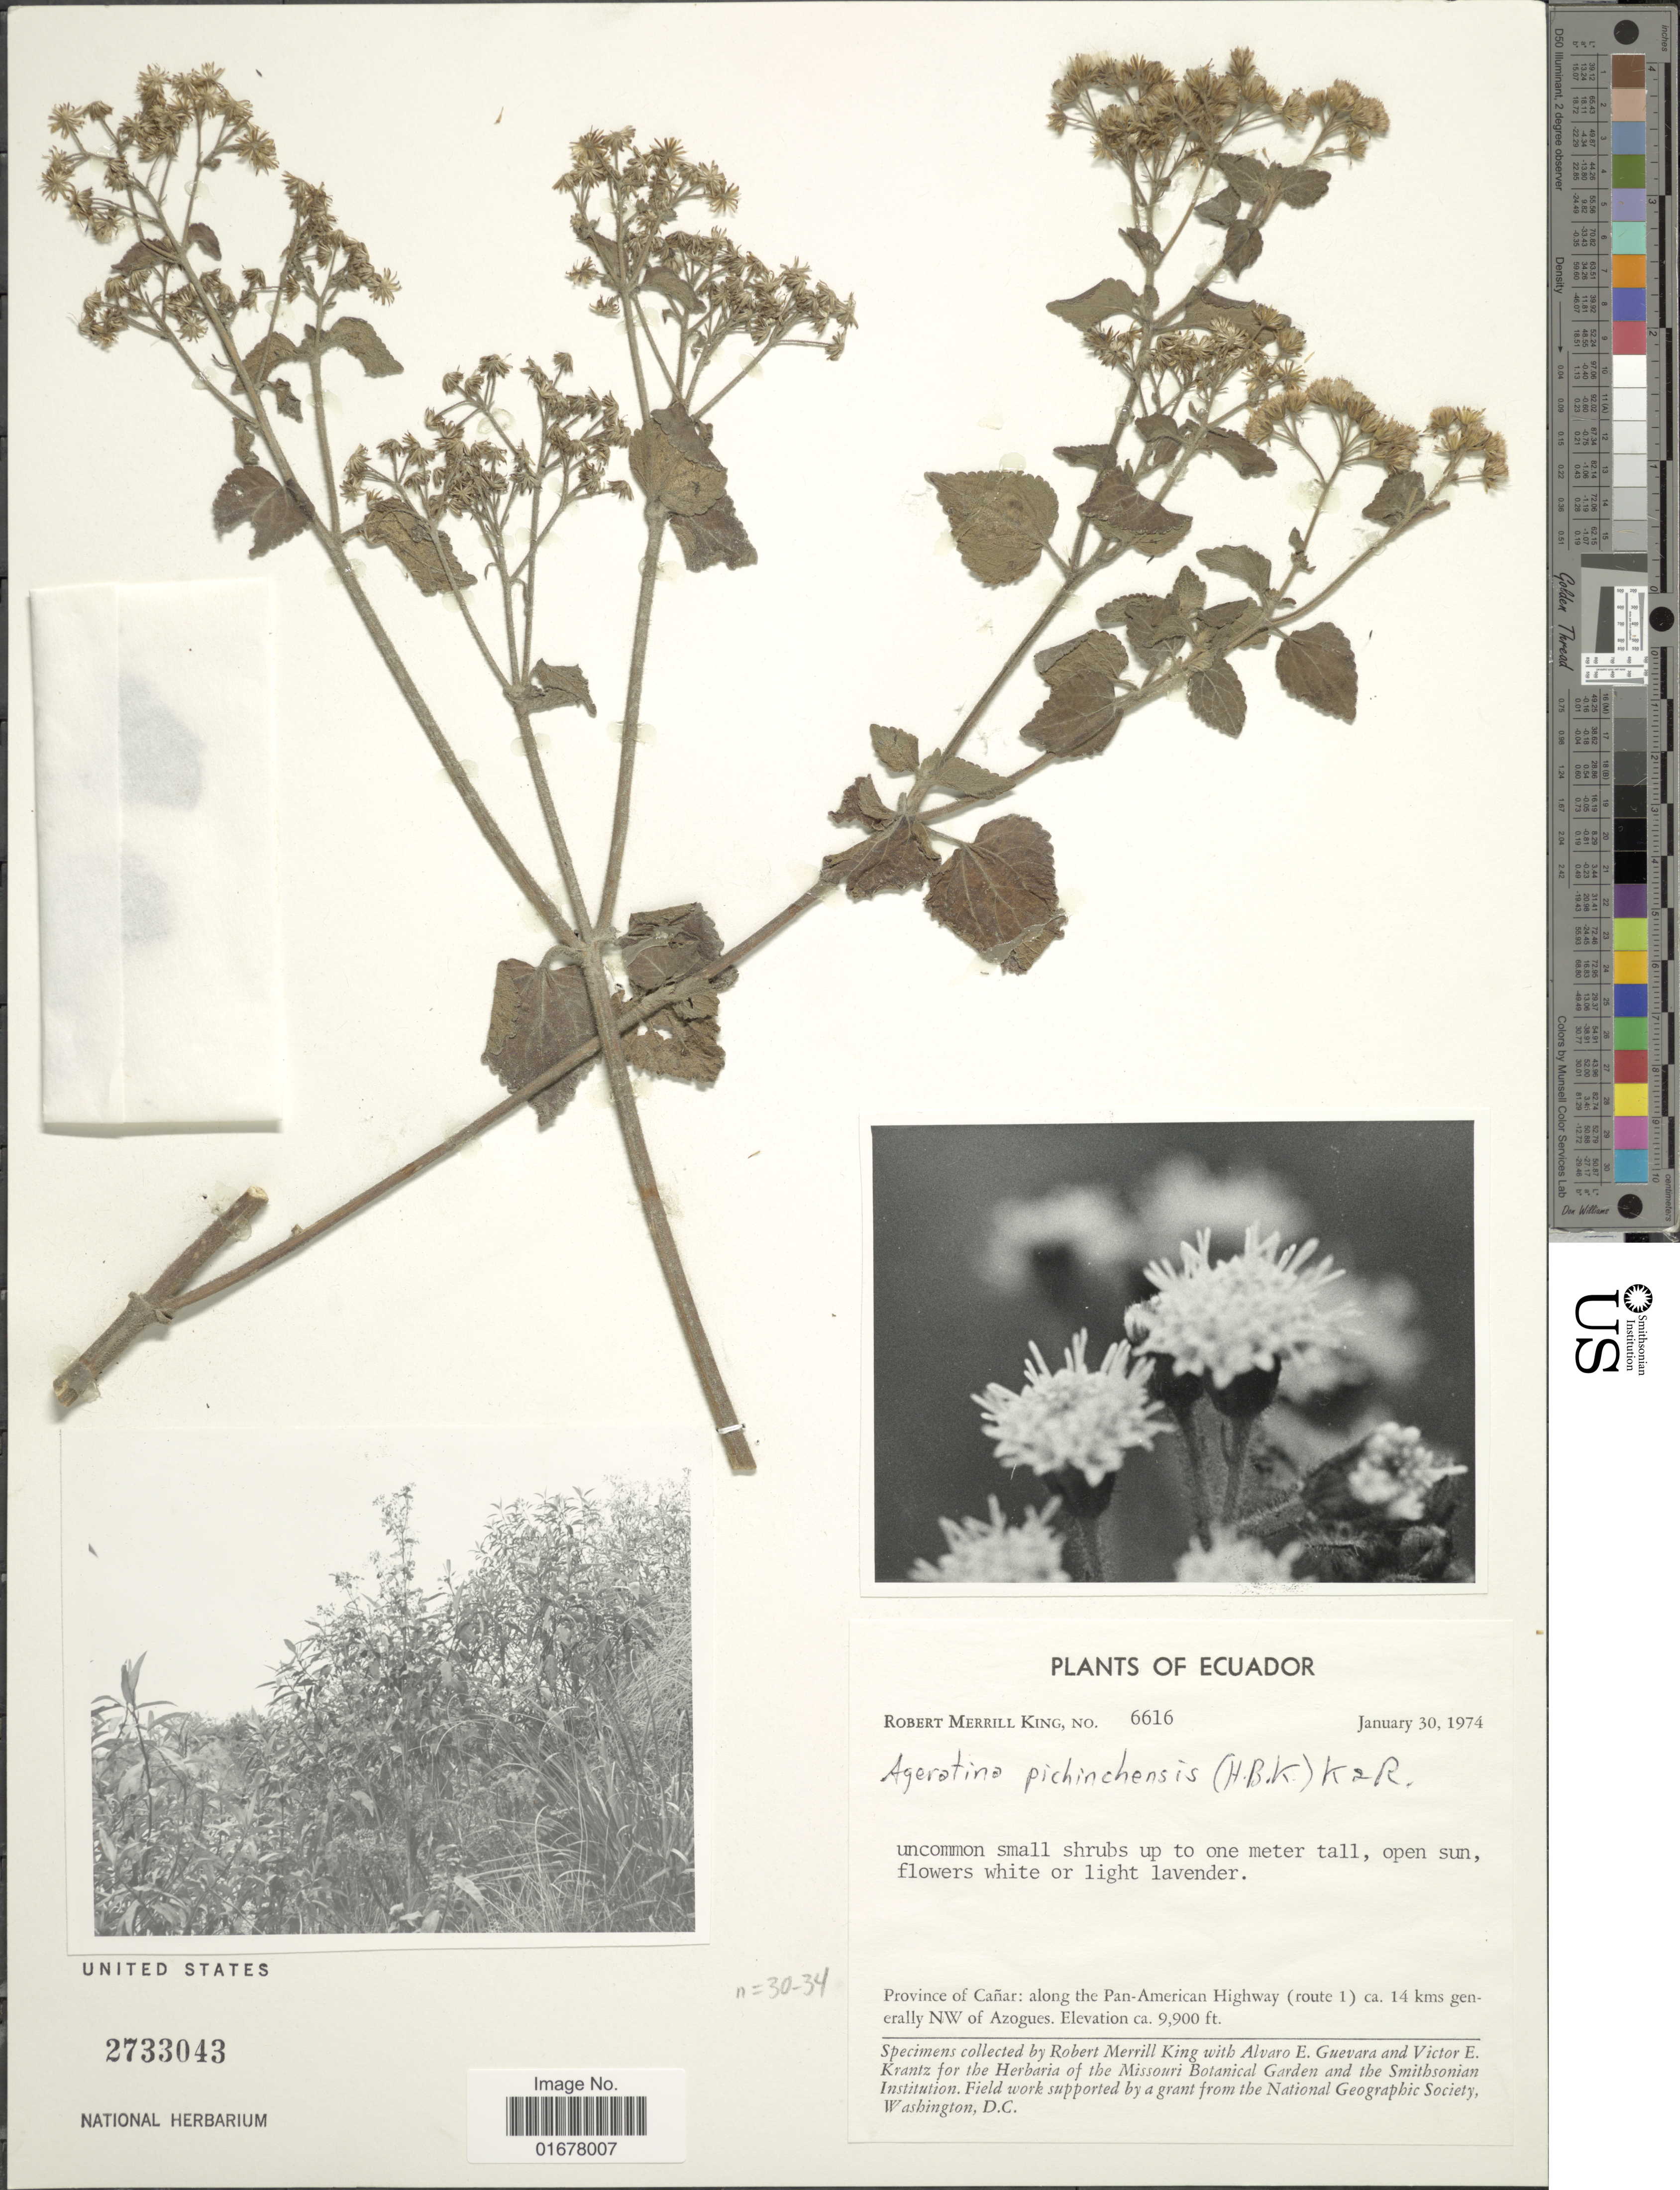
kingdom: Plantae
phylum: Tracheophyta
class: Magnoliopsida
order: Asterales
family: Asteraceae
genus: Ageratina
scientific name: Ageratina pichinchensis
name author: (Kunth) R.M. King & H. Rob.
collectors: R. M. King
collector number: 6616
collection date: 1974-01-30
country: Ecuador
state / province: Cañar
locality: Province of Canar: along the Pan-American Highway (route 1) 14 kms generally NW of Azogues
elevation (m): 3018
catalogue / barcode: US 2733043